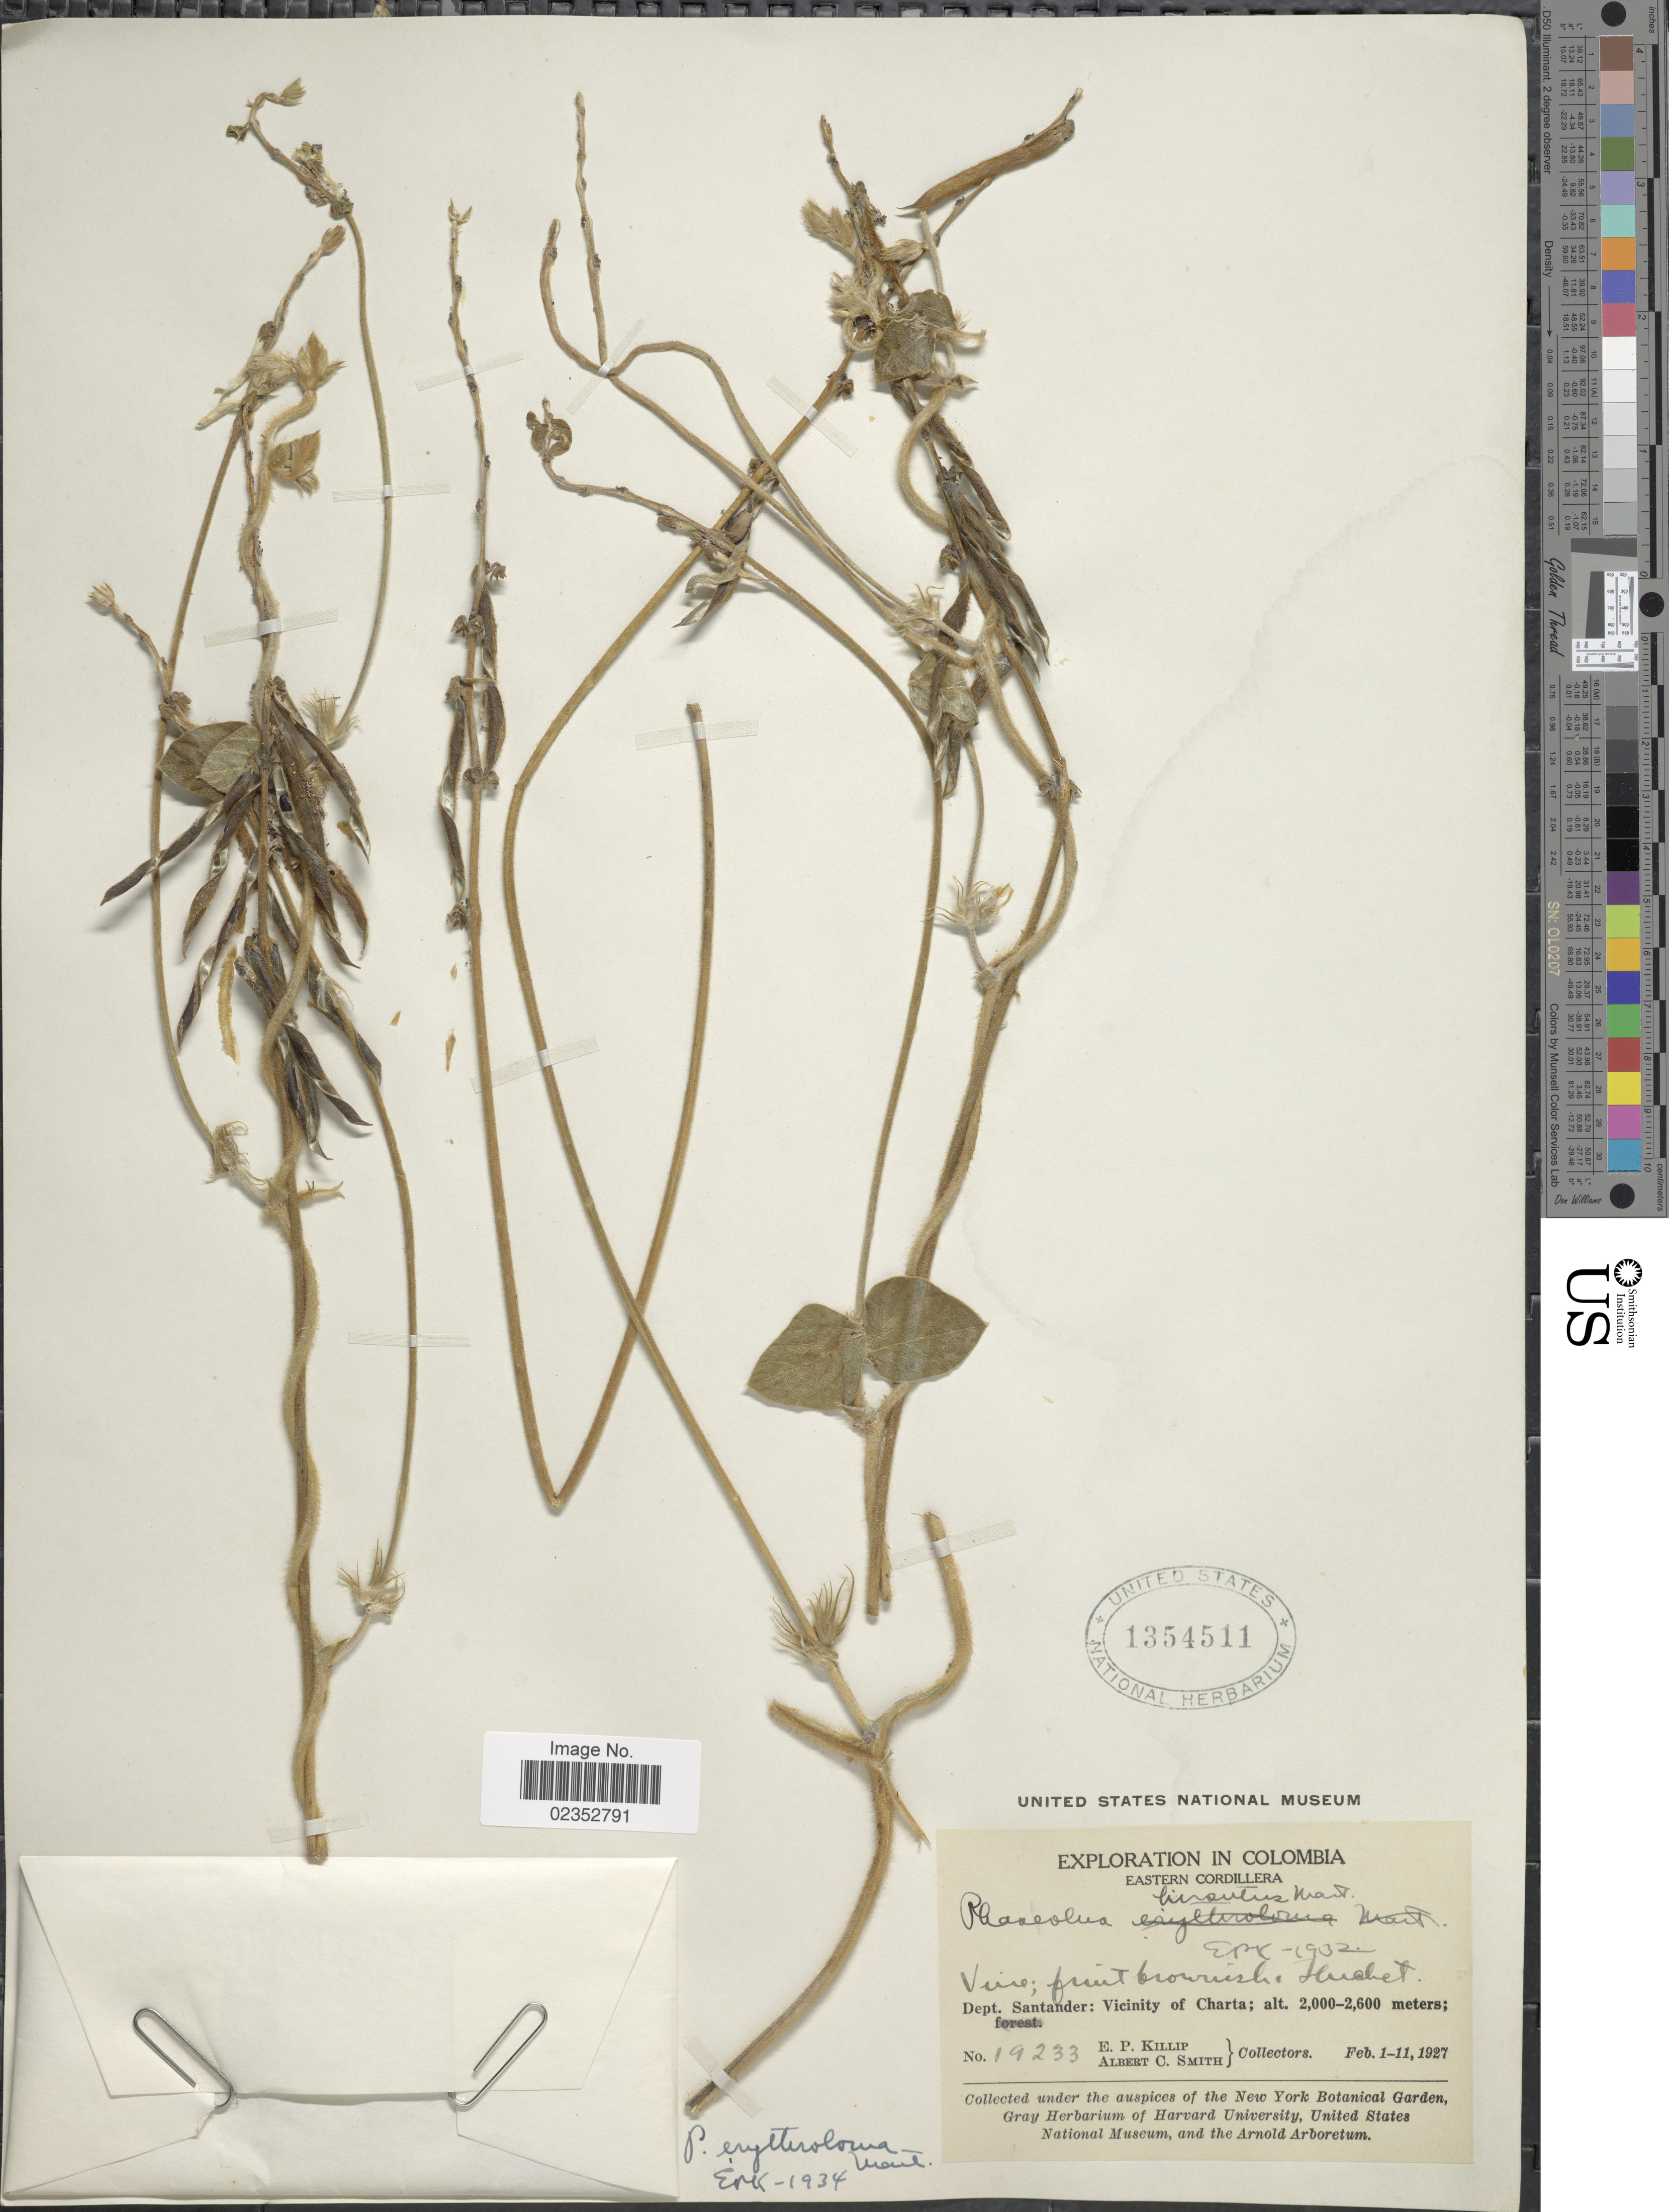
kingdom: Plantae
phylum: Tracheophyta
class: Magnoliopsida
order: Fabales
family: Fabaceae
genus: Macroptilium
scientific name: Macroptilium erythroloma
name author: (Mart. ex Benth.) Urb.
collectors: E. P. Killip & A. C. Smith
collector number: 19233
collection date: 1927-02-01/1927-02-11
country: Colombia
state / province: Santander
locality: Eastern Cordillera, Dept. Santander: Vicinity of Charta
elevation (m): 2000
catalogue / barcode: US 1354511